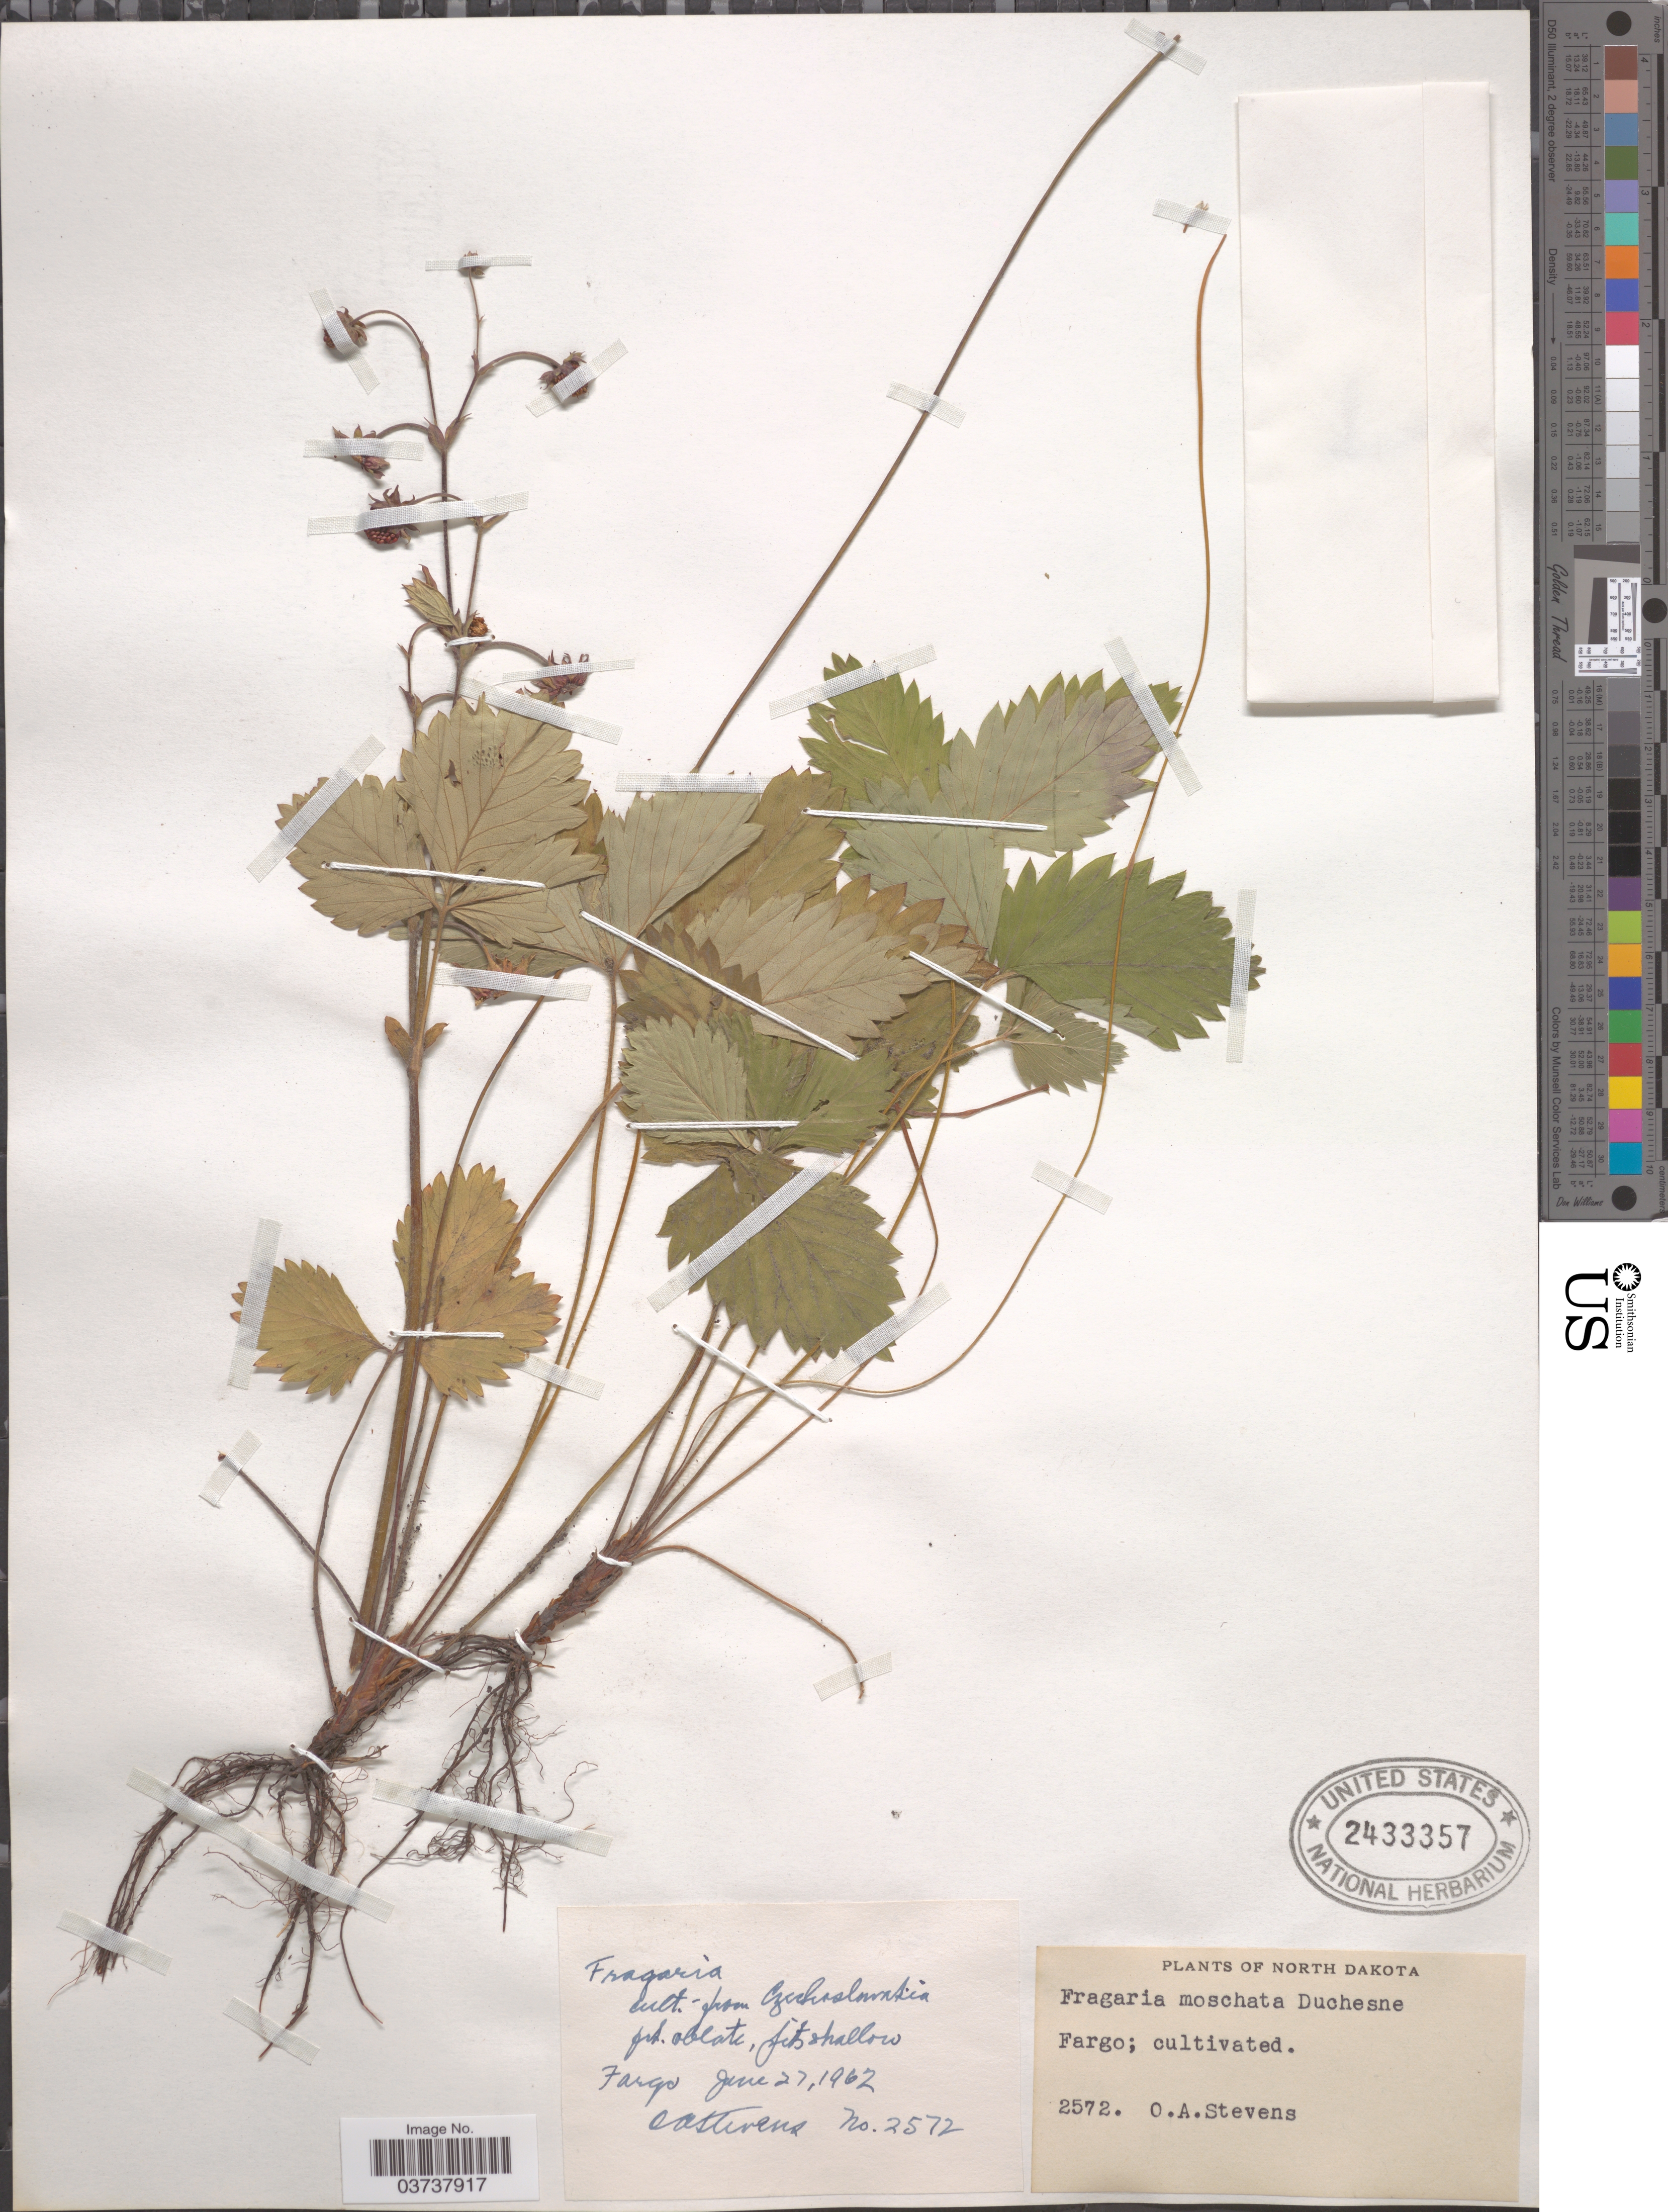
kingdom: Plantae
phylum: Tracheophyta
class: Magnoliopsida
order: Rosales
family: Rosaceae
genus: Fragaria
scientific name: Fragaria moschata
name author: Weston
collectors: O. A. Stevens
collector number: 2572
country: United States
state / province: North Dakota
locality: Fargo.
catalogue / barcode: US 2433357